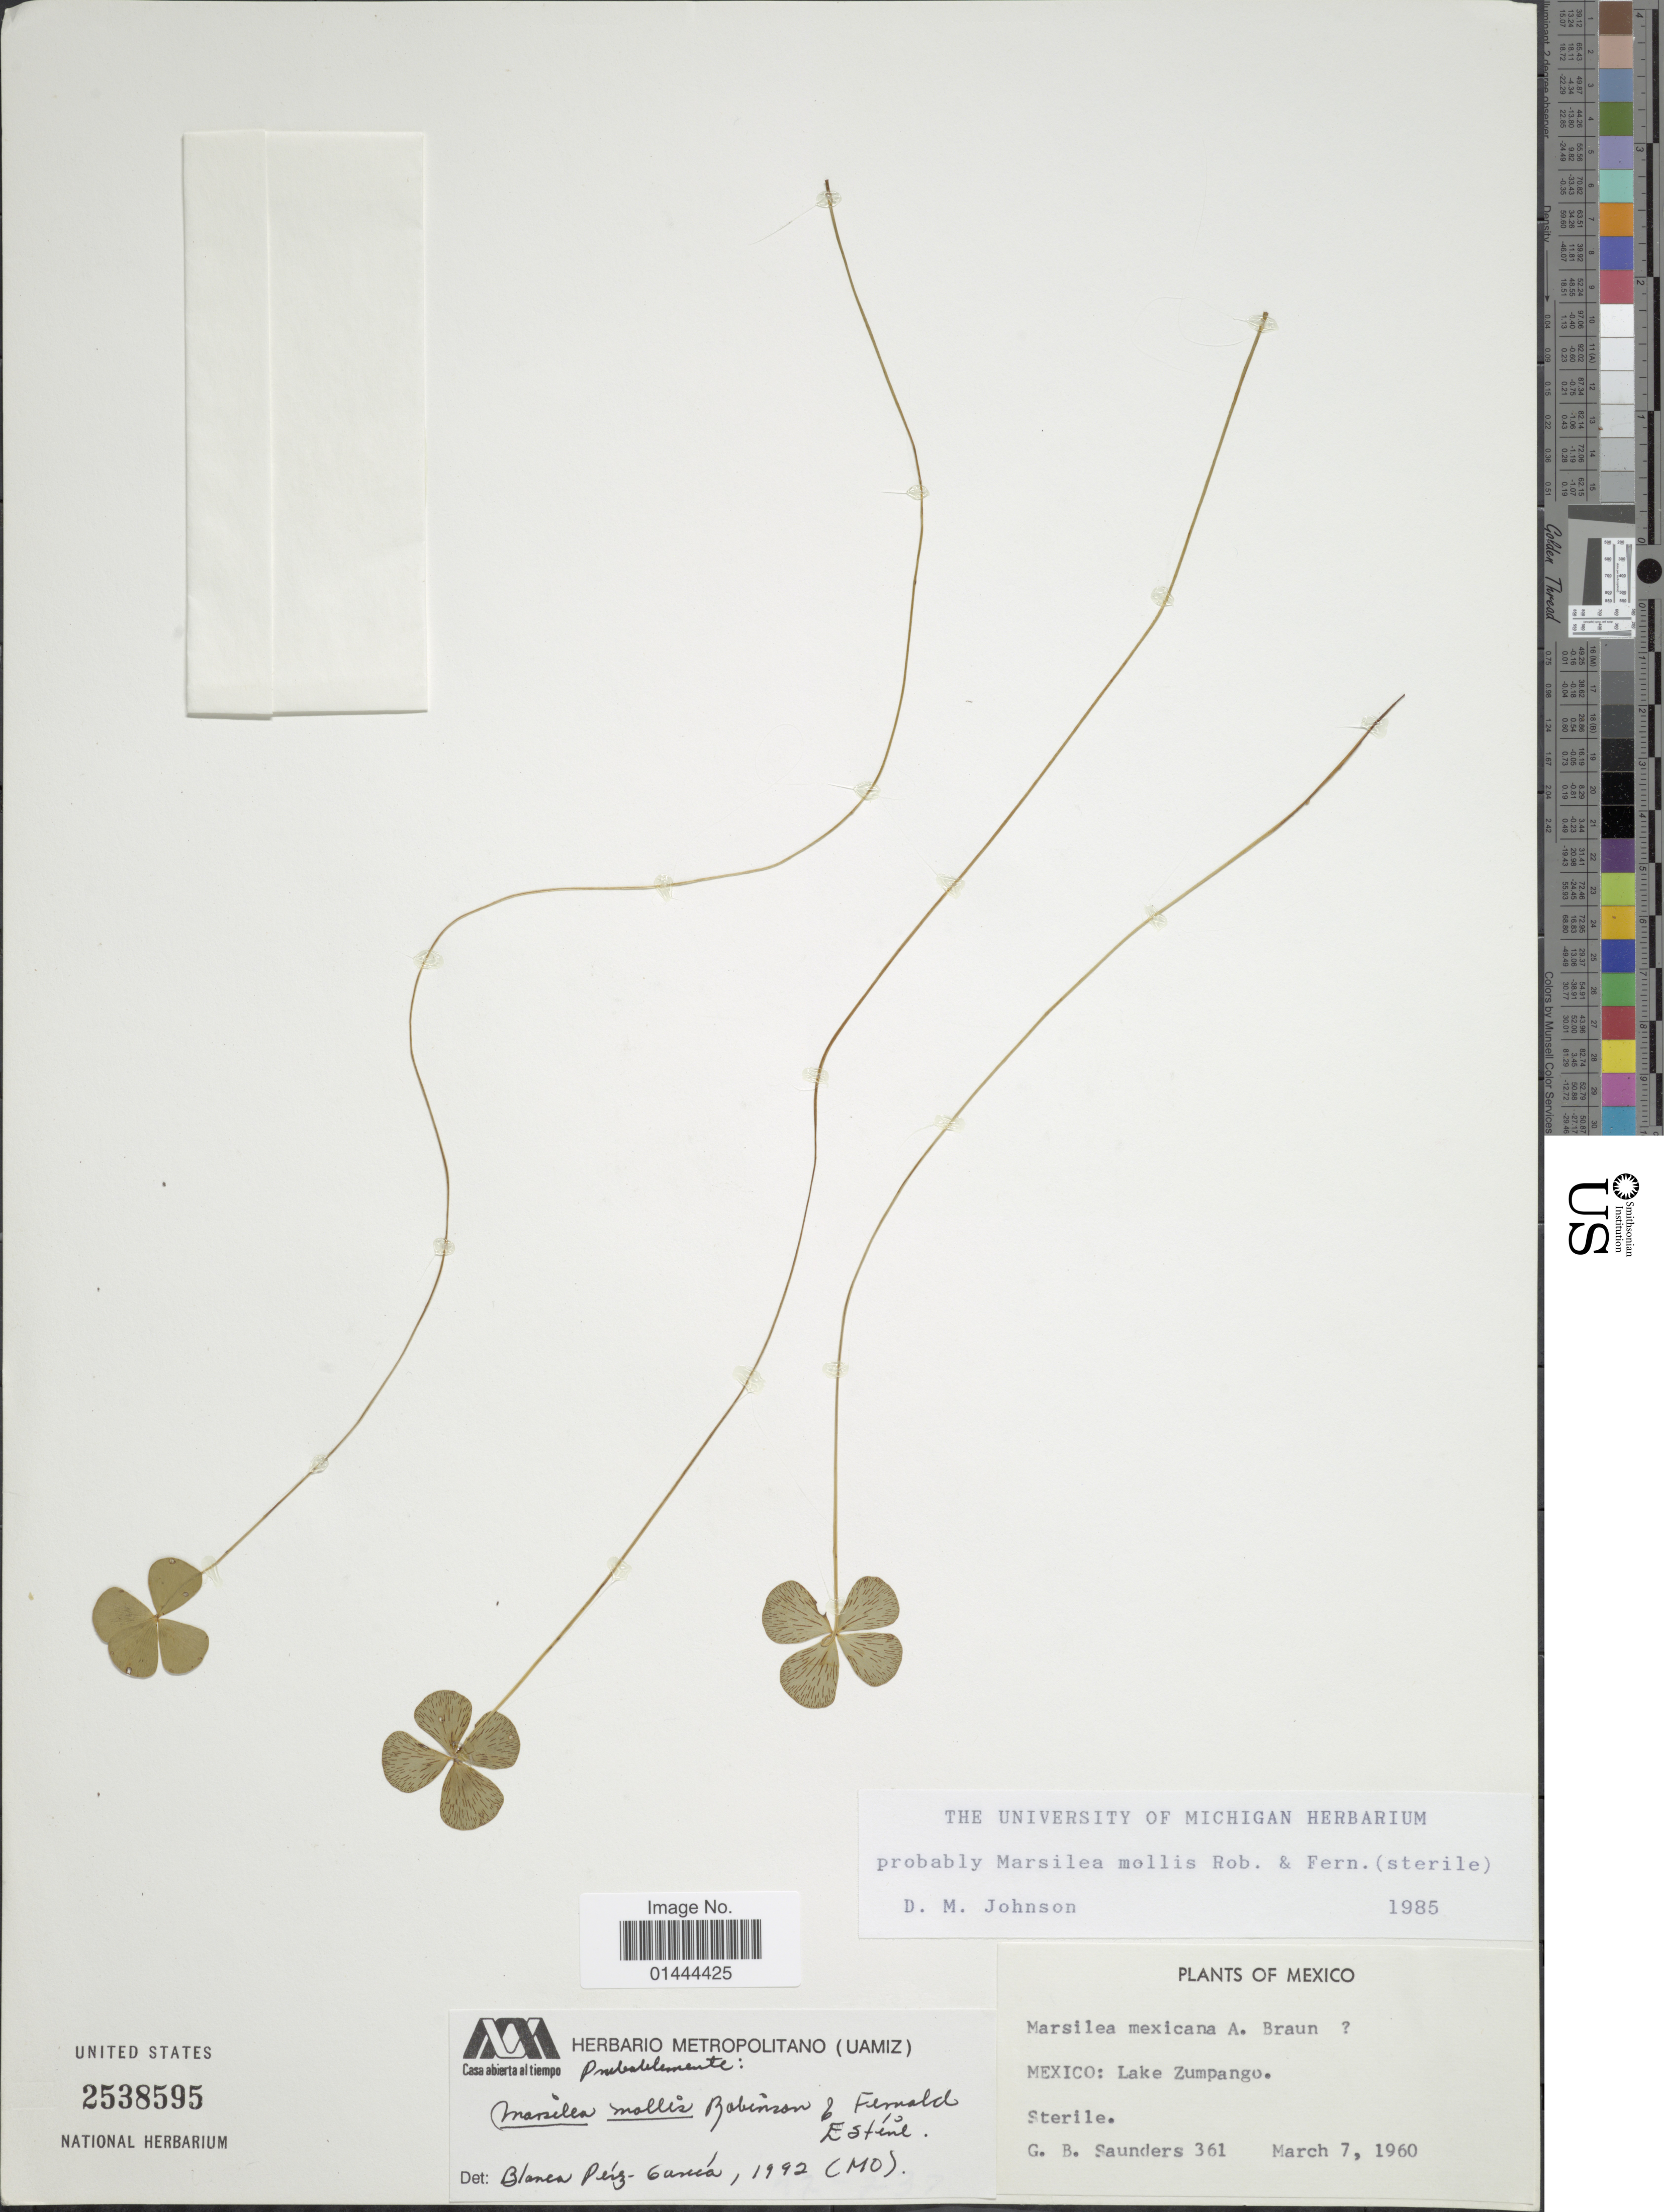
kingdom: Plantae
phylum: Tracheophyta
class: Polypodiopsida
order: Salviniales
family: Marsileaceae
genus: Marsilea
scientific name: Marsilea mollis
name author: B.L. Rob. & Fernald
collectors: G. B. Saunders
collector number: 361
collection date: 1960-03-07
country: Mexico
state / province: México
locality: Lake Zumpango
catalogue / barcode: US 2538595